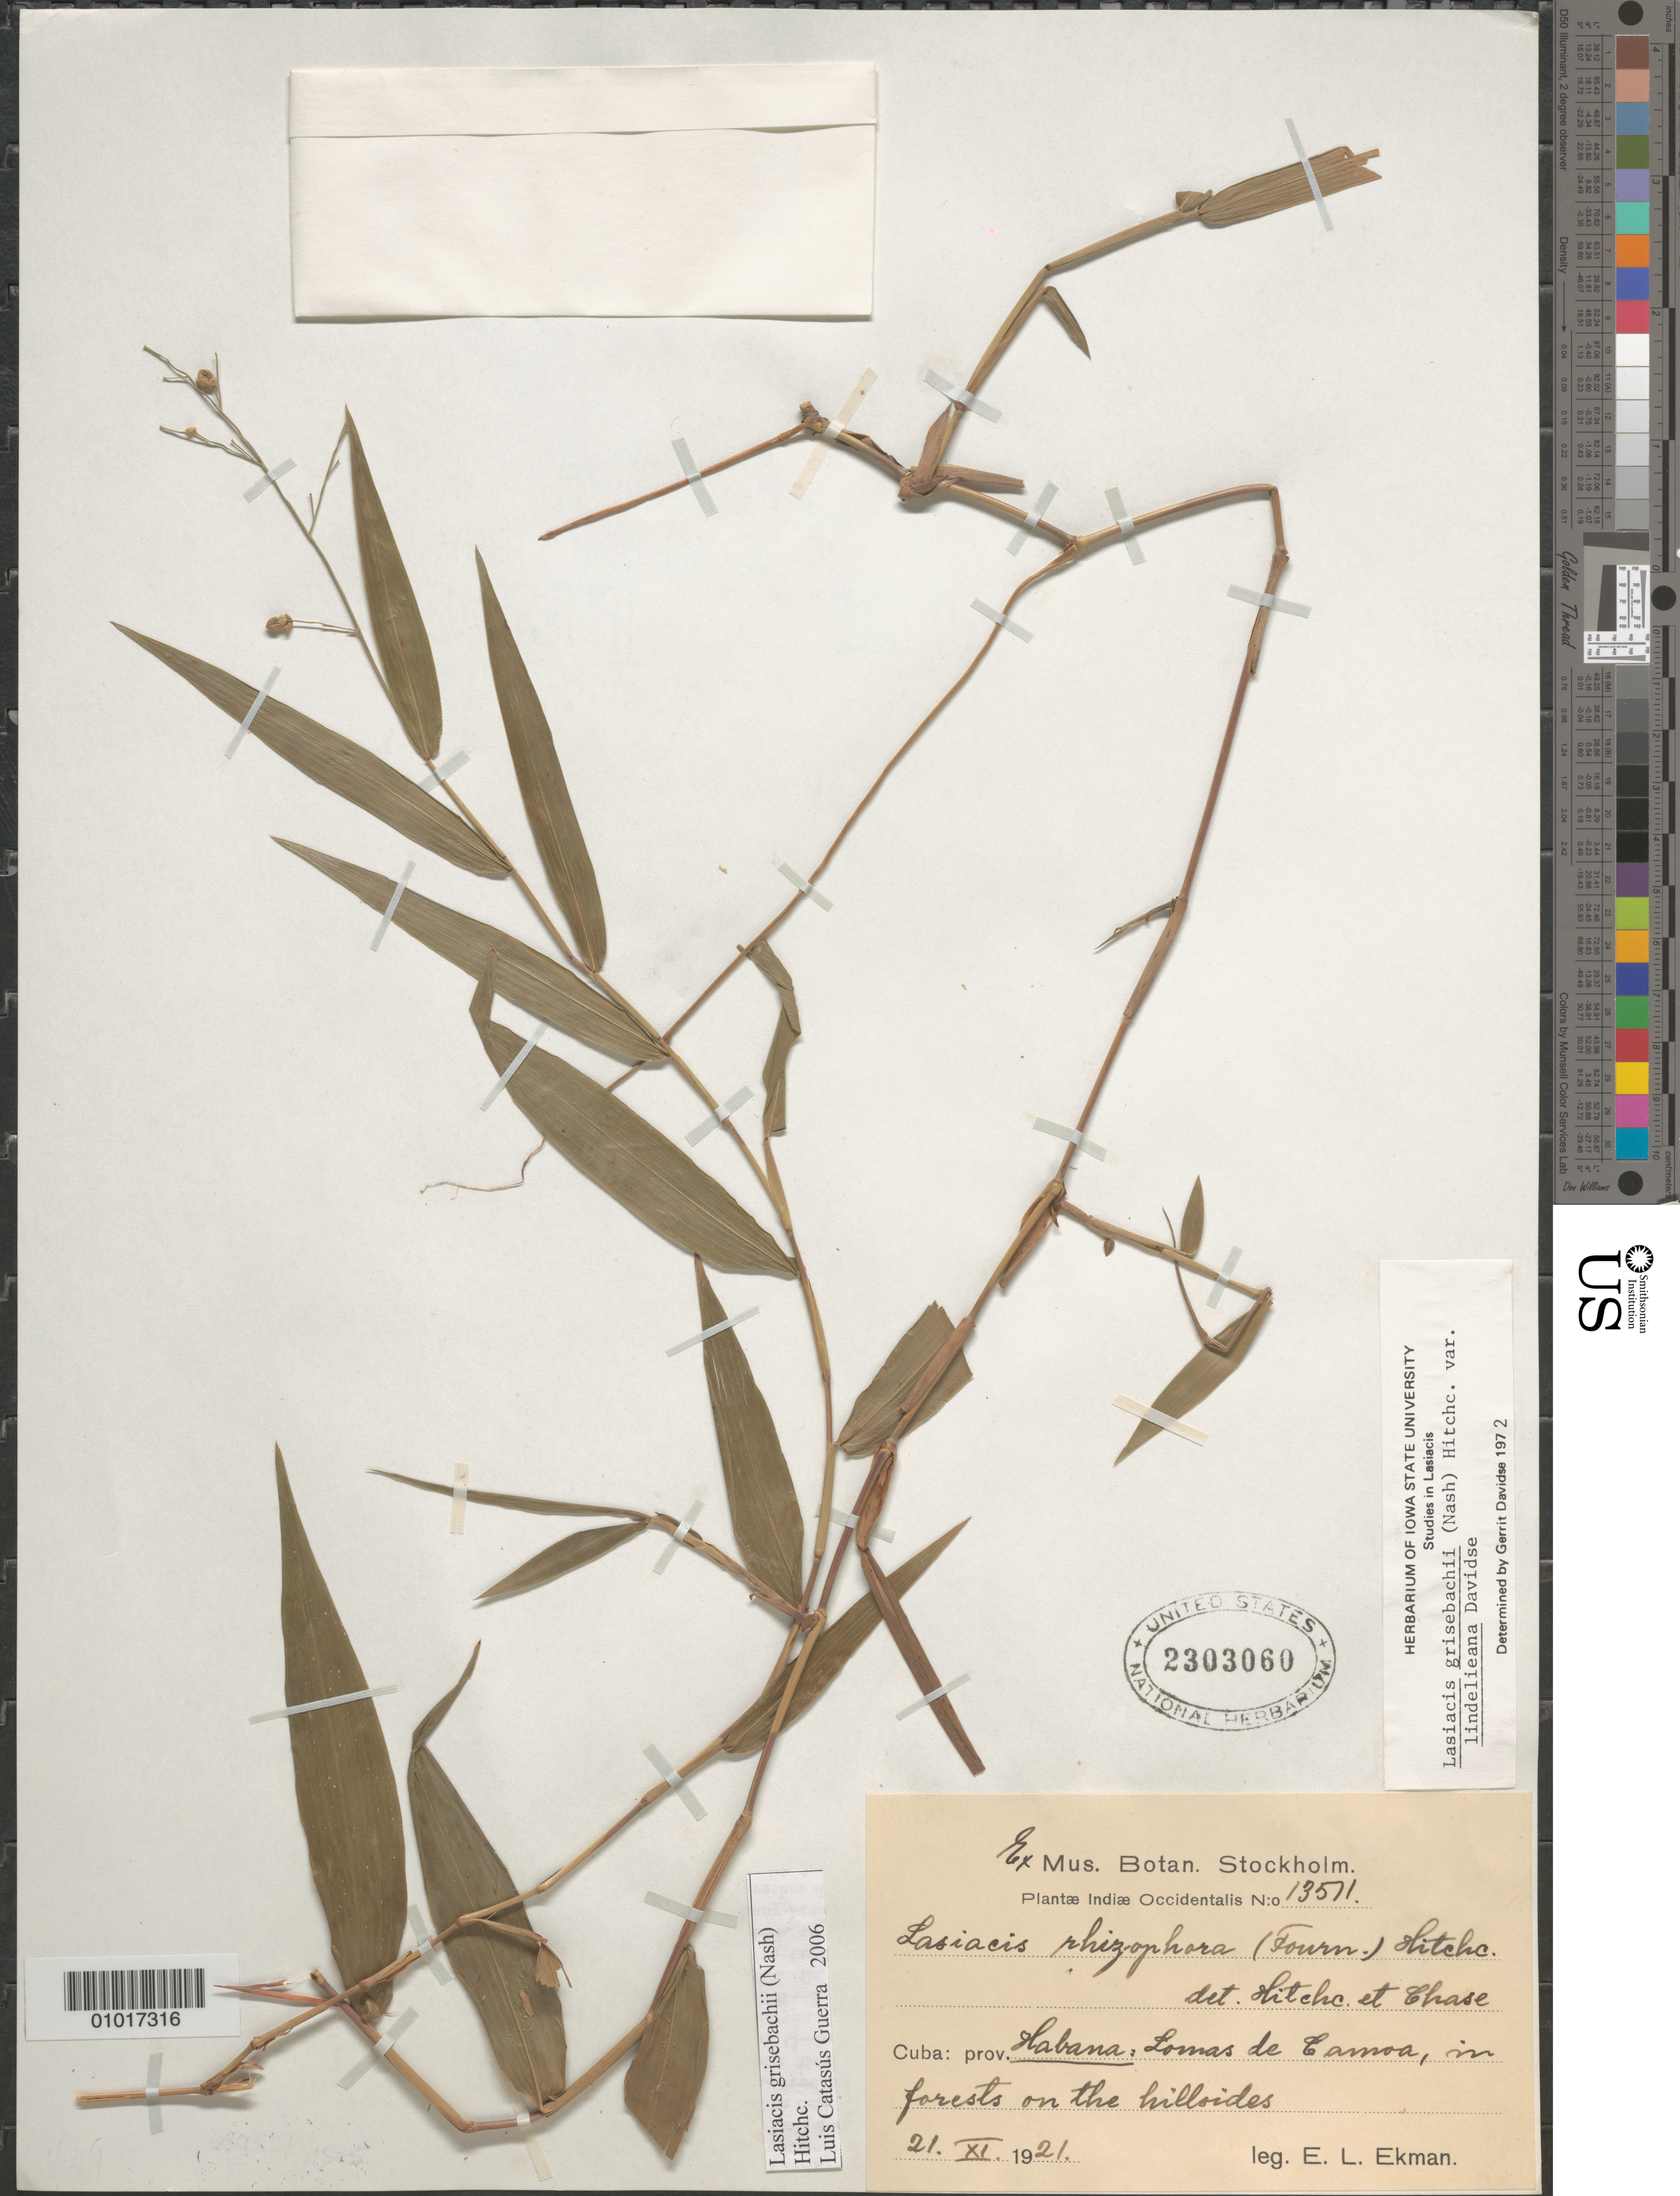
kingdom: Plantae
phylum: Tracheophyta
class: Liliopsida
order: Poales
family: Poaceae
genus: Lasiacis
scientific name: Lasiacis grisebachii var. grisebachii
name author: (Nash) Hitchc.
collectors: E. L. Ekman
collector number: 13511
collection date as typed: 21 Nov 1921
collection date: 1921-11-21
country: Cuba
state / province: La Habana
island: Cuba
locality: Lomas de Camoa, in forests on the hillsides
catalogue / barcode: US 2303060